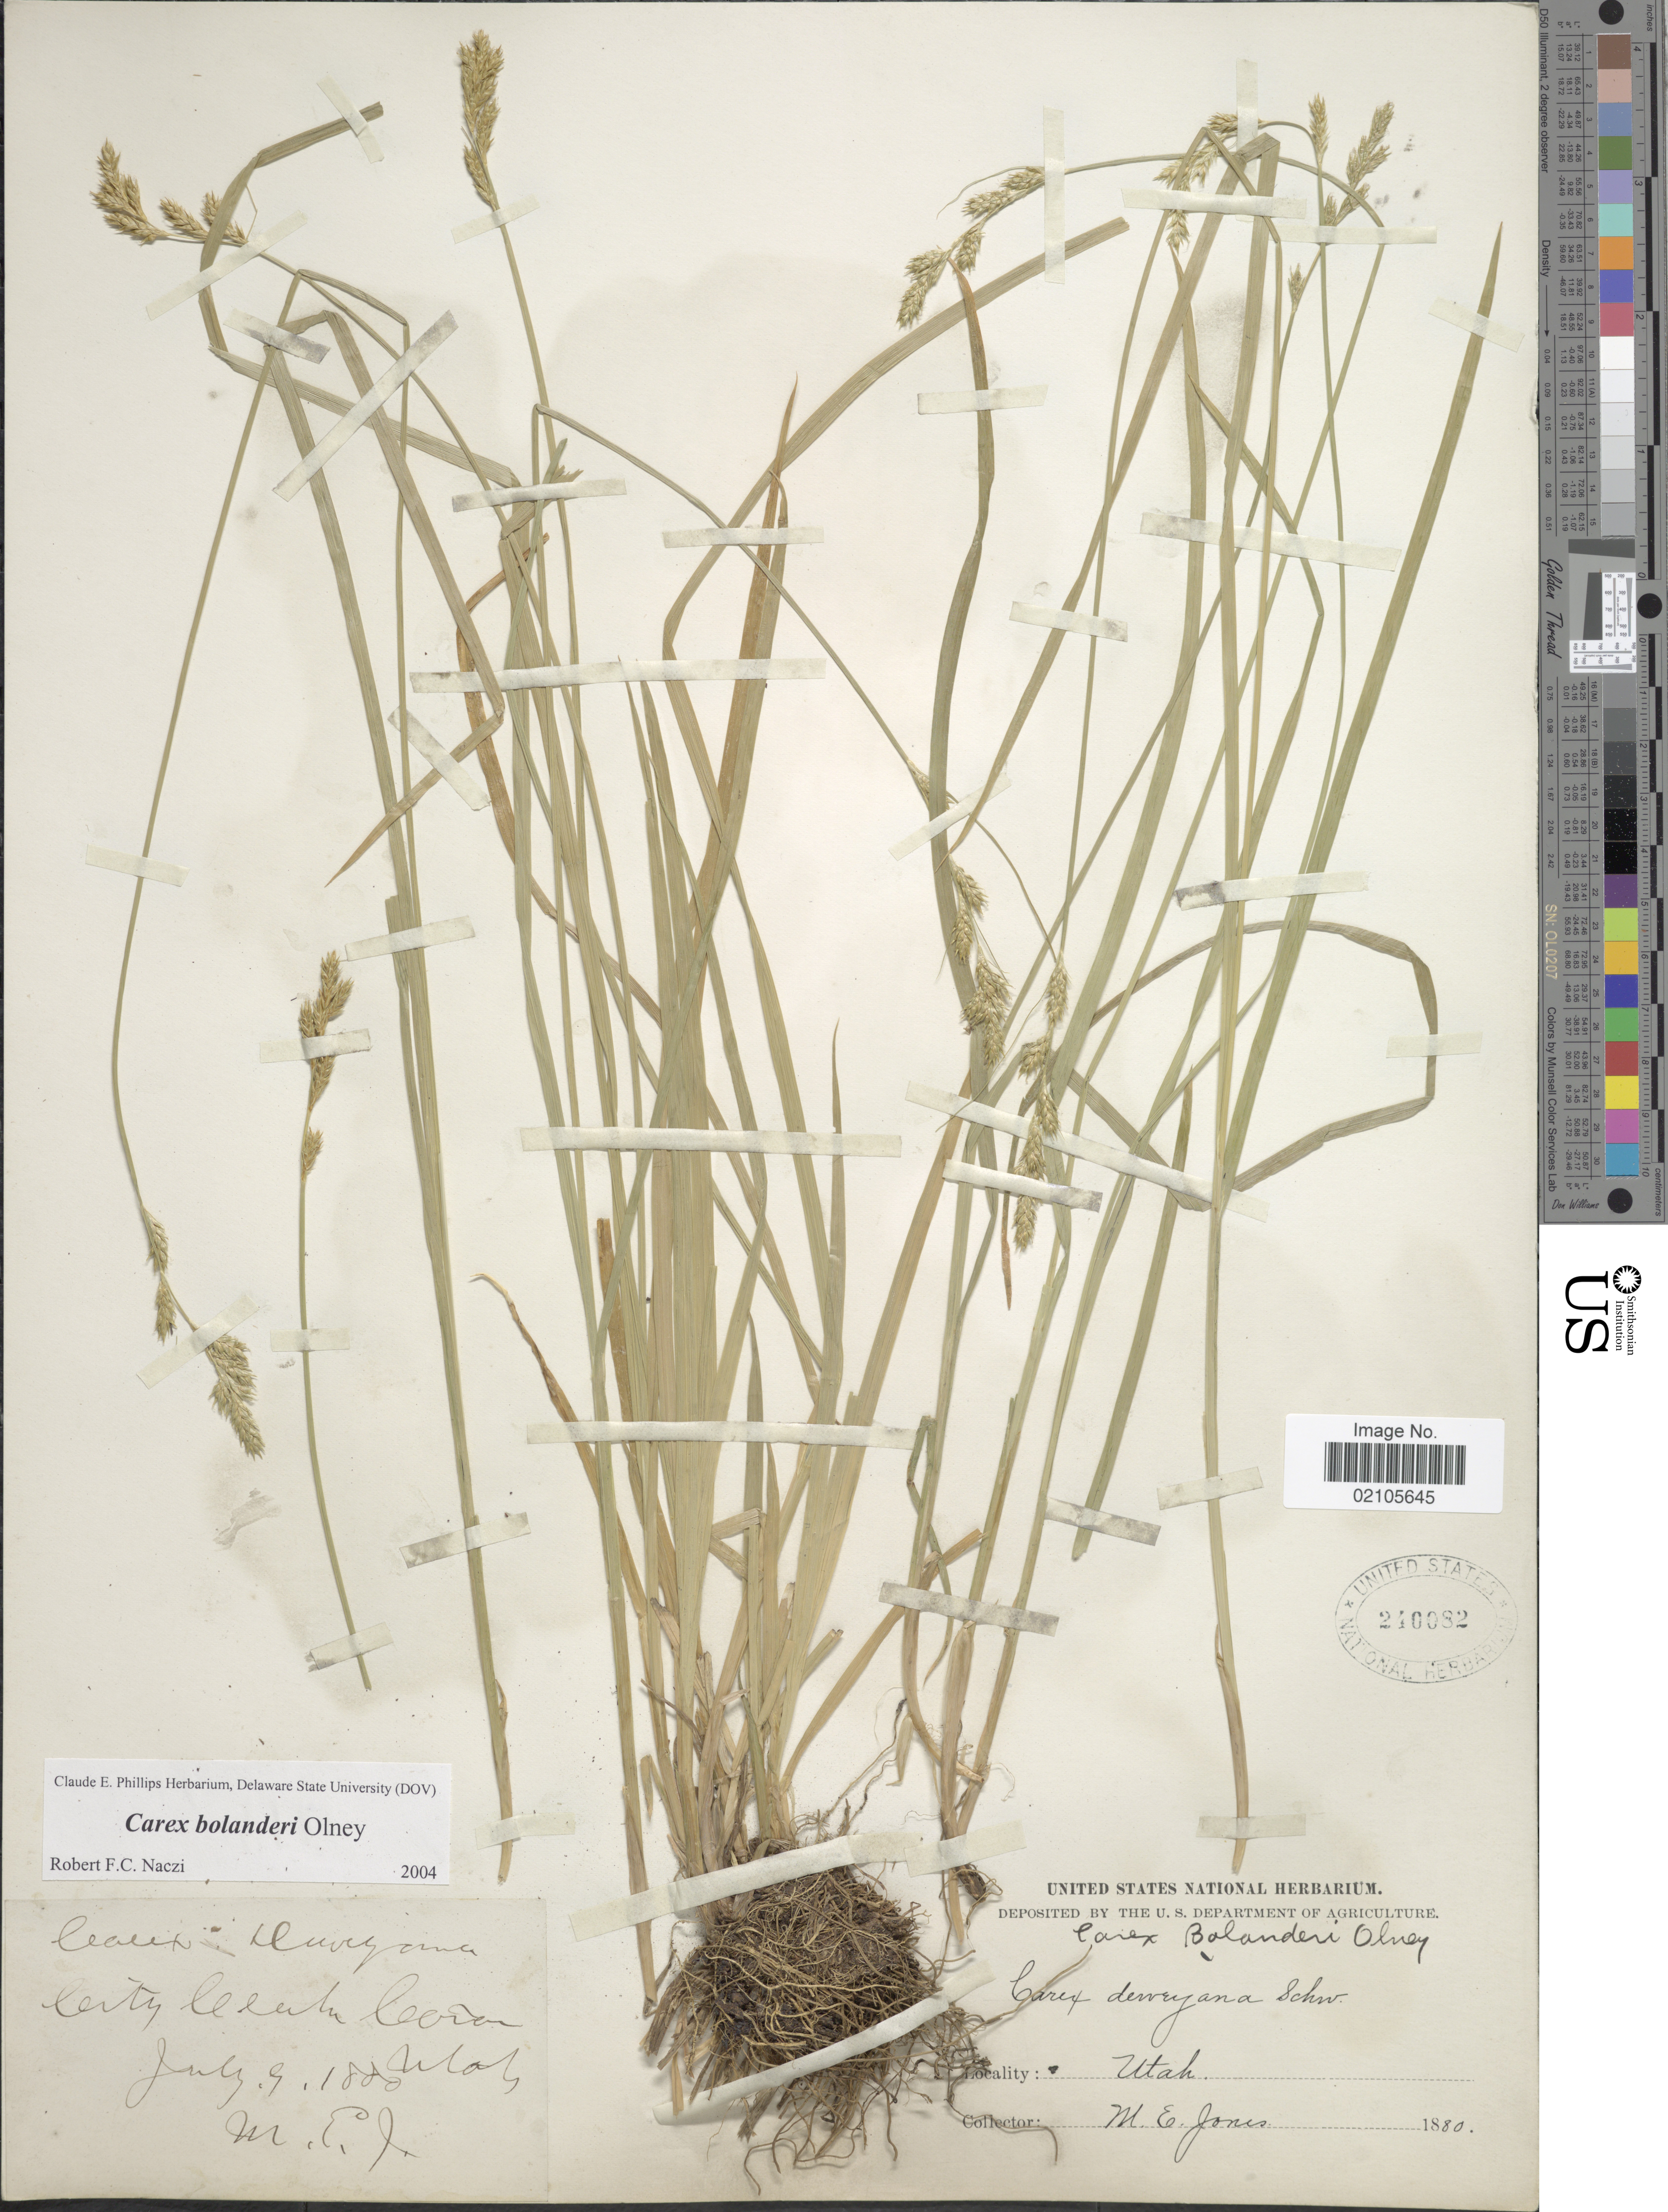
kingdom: Plantae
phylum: Tracheophyta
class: Liliopsida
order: Poales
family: Cyperaceae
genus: Carex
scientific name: Carex bolanderi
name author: Olney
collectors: M. E. Jones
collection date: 1800-07-09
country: United States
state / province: Utah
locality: City Creek Canyon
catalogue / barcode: US 240082